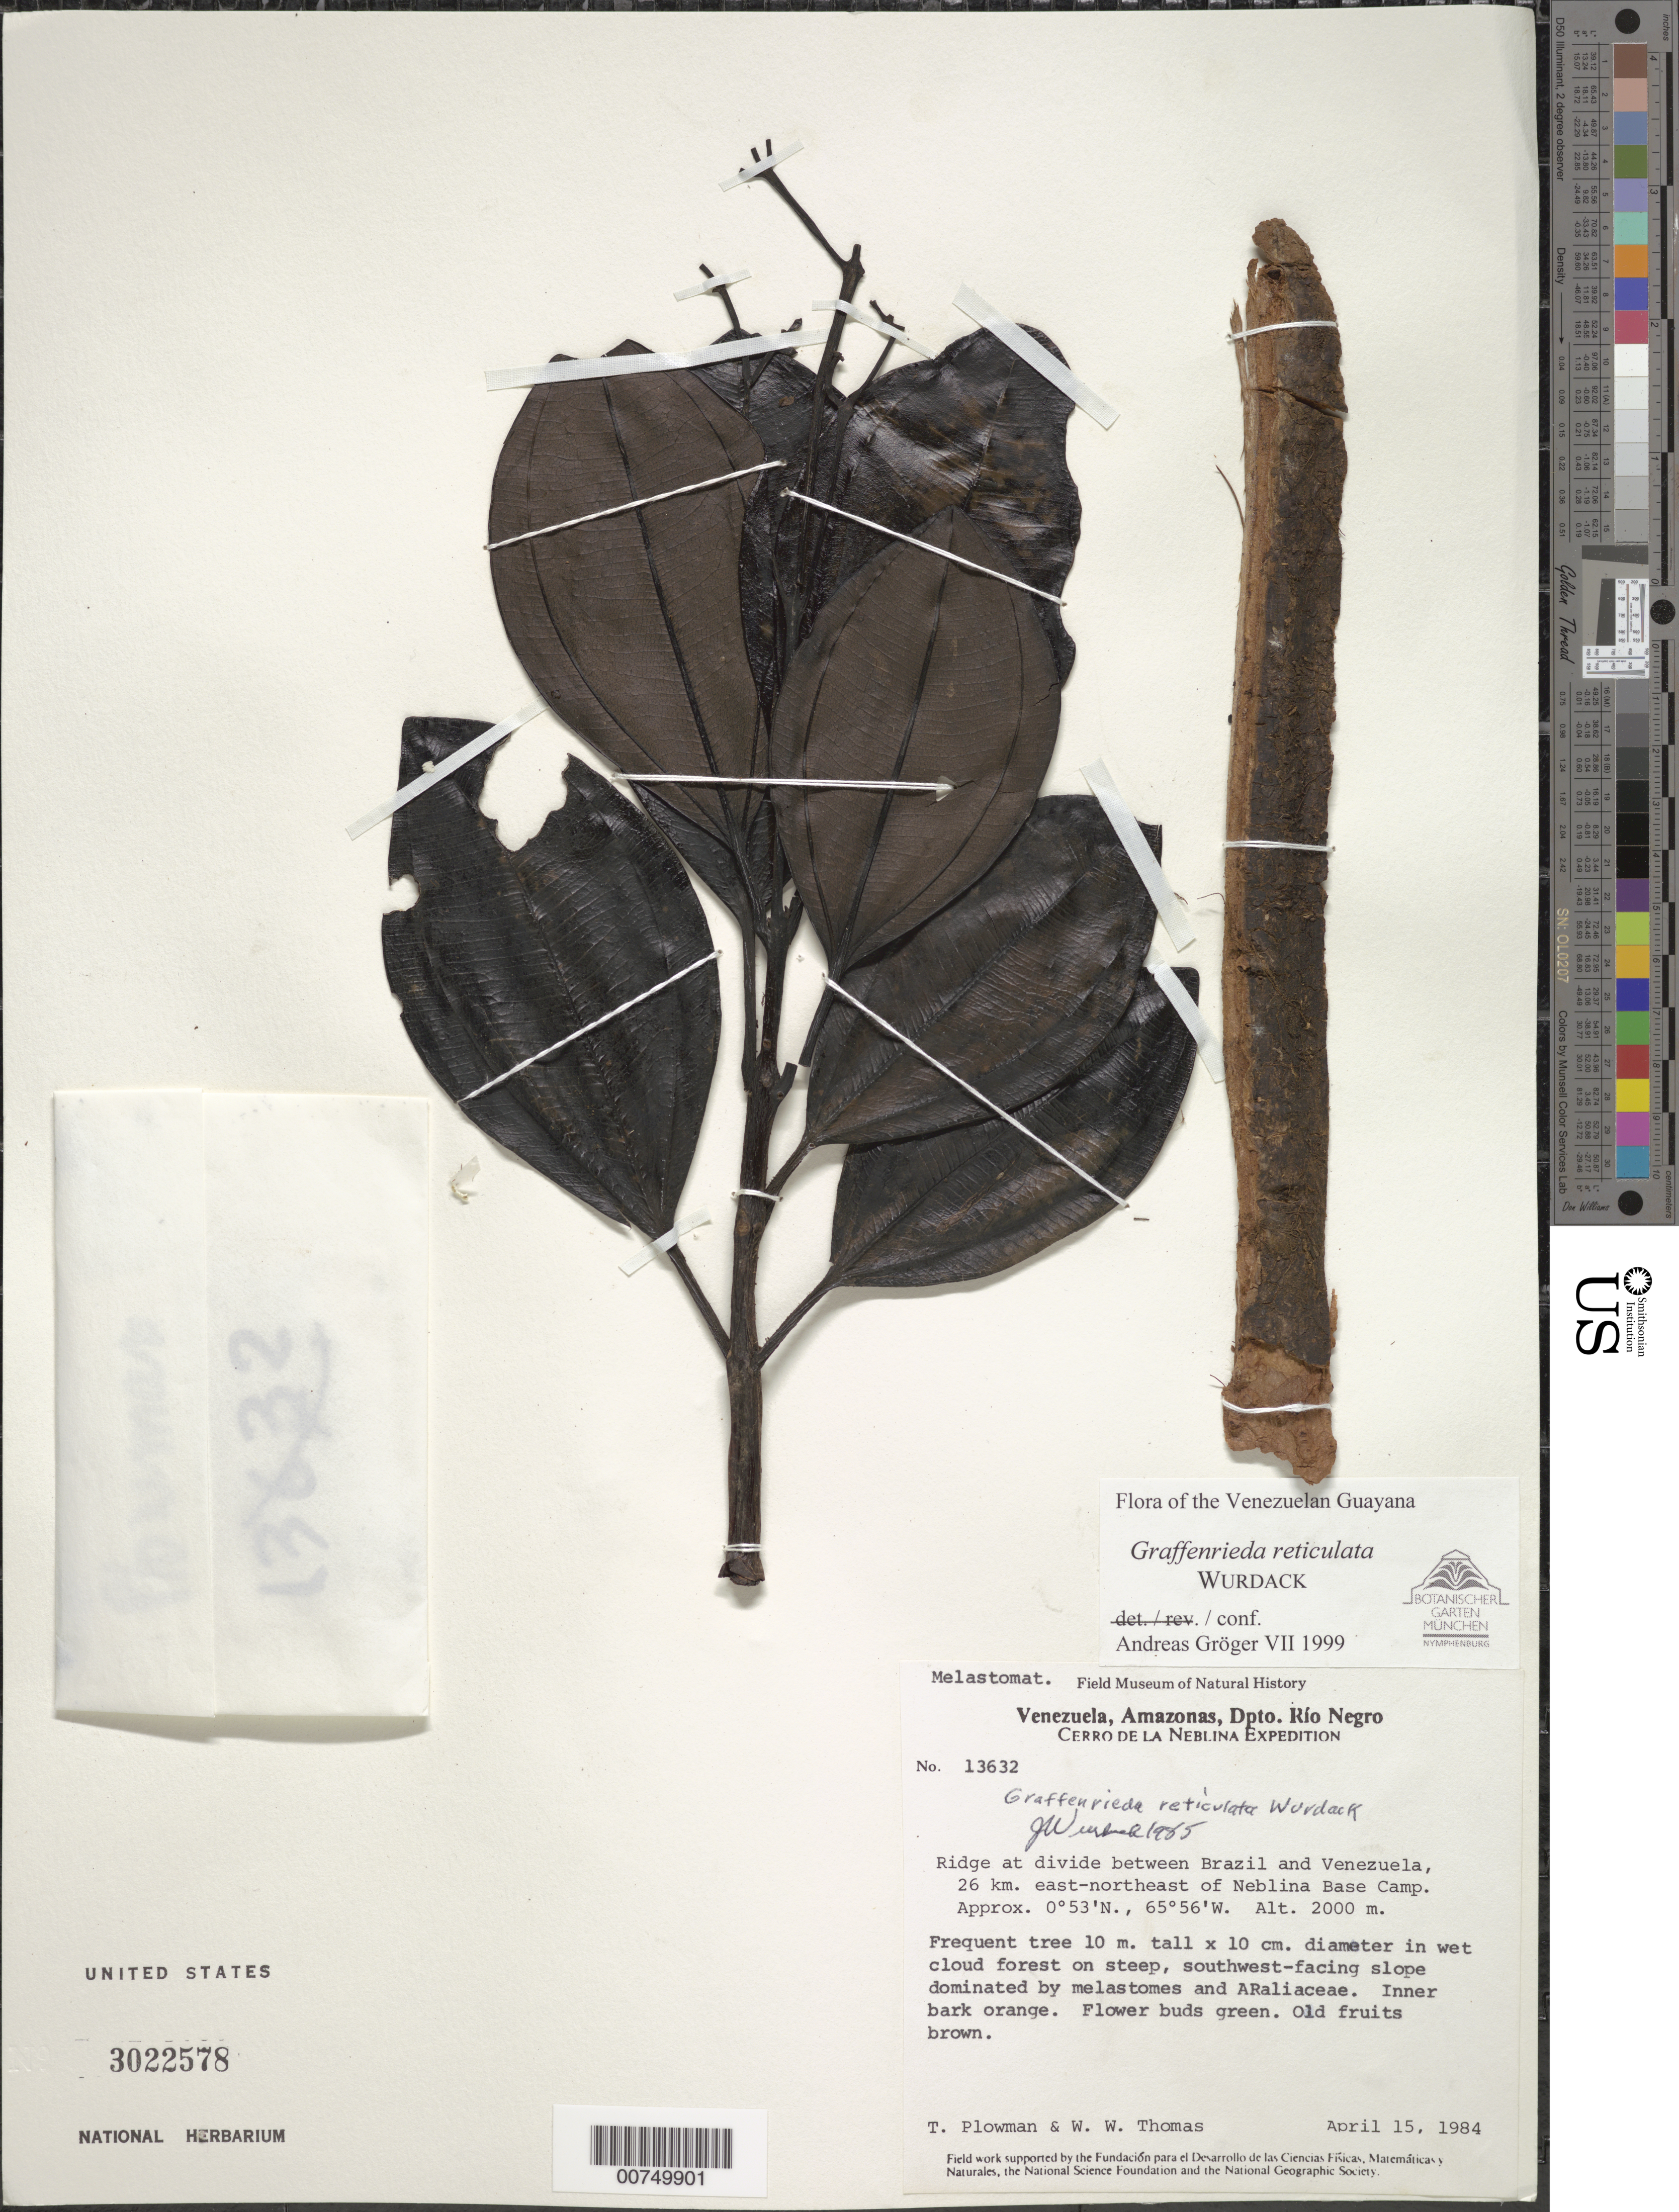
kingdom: Plantae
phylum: Tracheophyta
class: Magnoliopsida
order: Myrtales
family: Melastomataceae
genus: Graffenrieda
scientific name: Graffenrieda reticulata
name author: Wurdack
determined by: Gröger, A.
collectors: T. Plowman & W. W. Thomas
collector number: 13632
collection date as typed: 15-Apr-84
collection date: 1984-04-15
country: Venezuela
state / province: Amazonas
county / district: Río Negro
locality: Cerro de La Neblina, ridge at divide between Brazil & Venezuela, 26 km ENE of Neblina base camp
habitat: Wet cloud forest on steep SW-facing slope dominated by melastomes and Araliaceae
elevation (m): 2000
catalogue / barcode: US 3022578